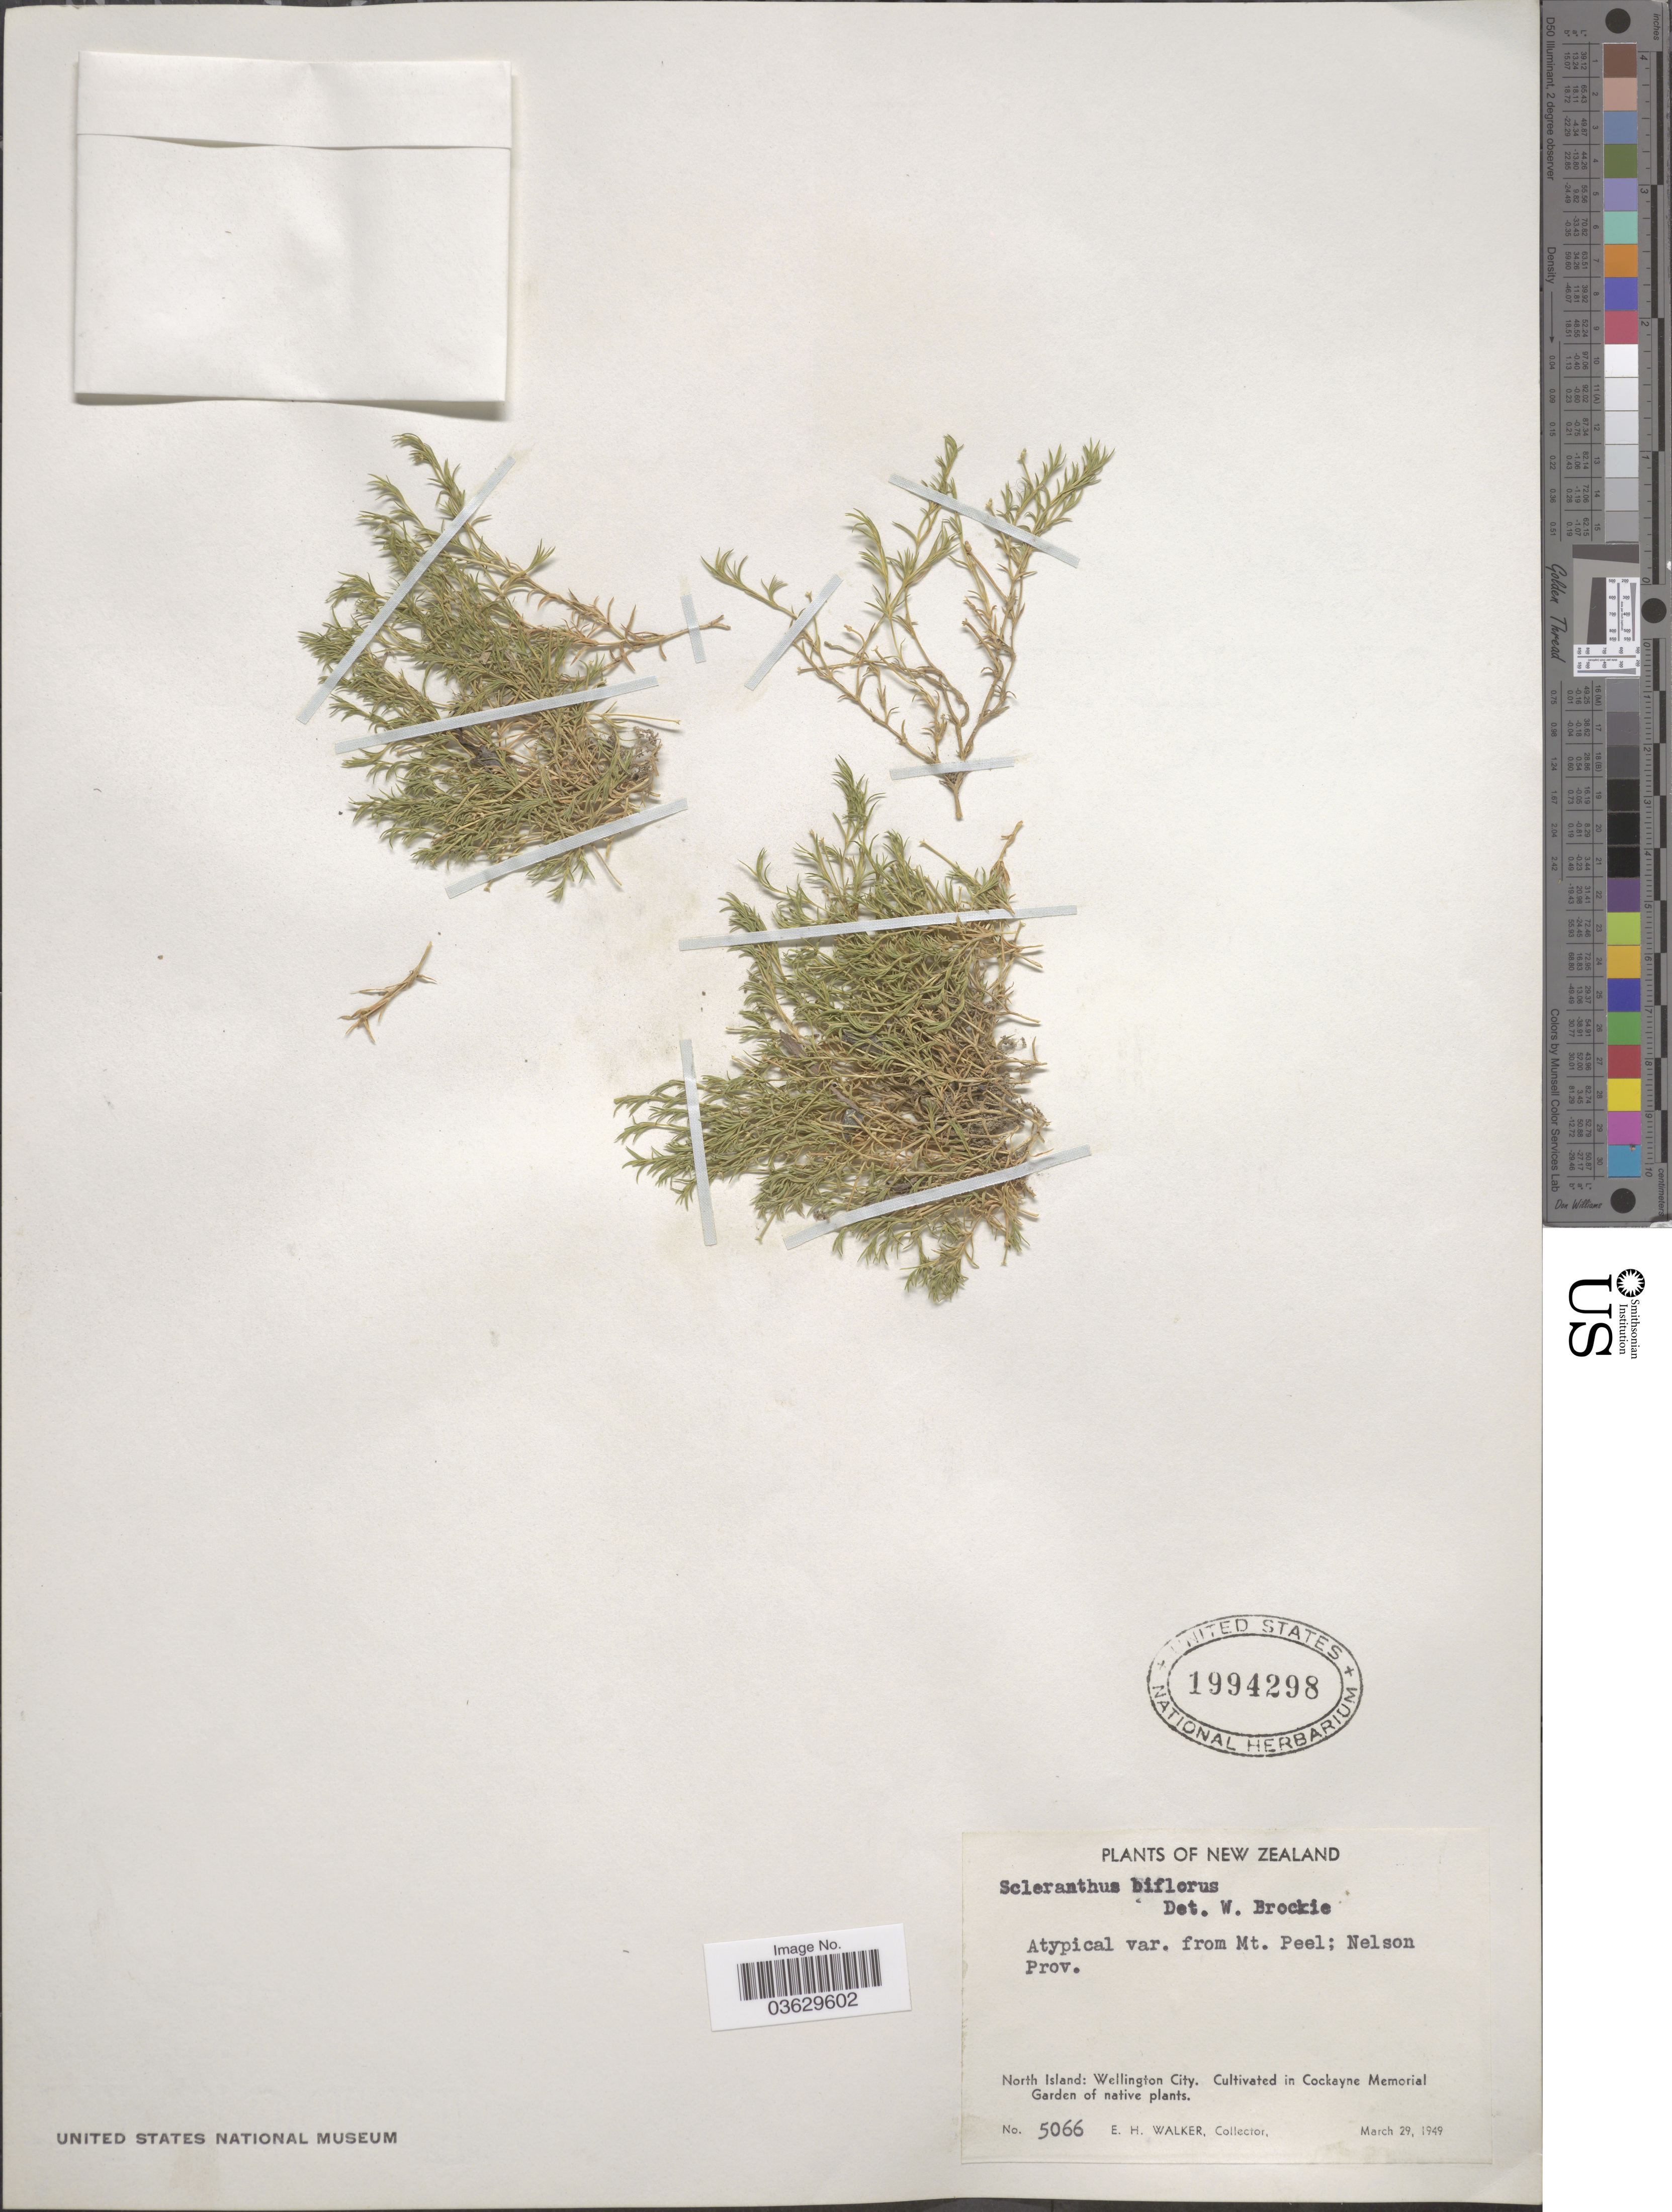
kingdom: Plantae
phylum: Tracheophyta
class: Magnoliopsida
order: Caryophyllales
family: Caryophyllaceae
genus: Scleranthus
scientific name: Scleranthus biflorus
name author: Hook. f.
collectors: E. H. Walker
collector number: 5066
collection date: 1949-03-29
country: New Zealand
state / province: Nelson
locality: Mt. Peel. North Island: Wellington City. Cockayne Memorial Garden of native plants.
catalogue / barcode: US 1994298